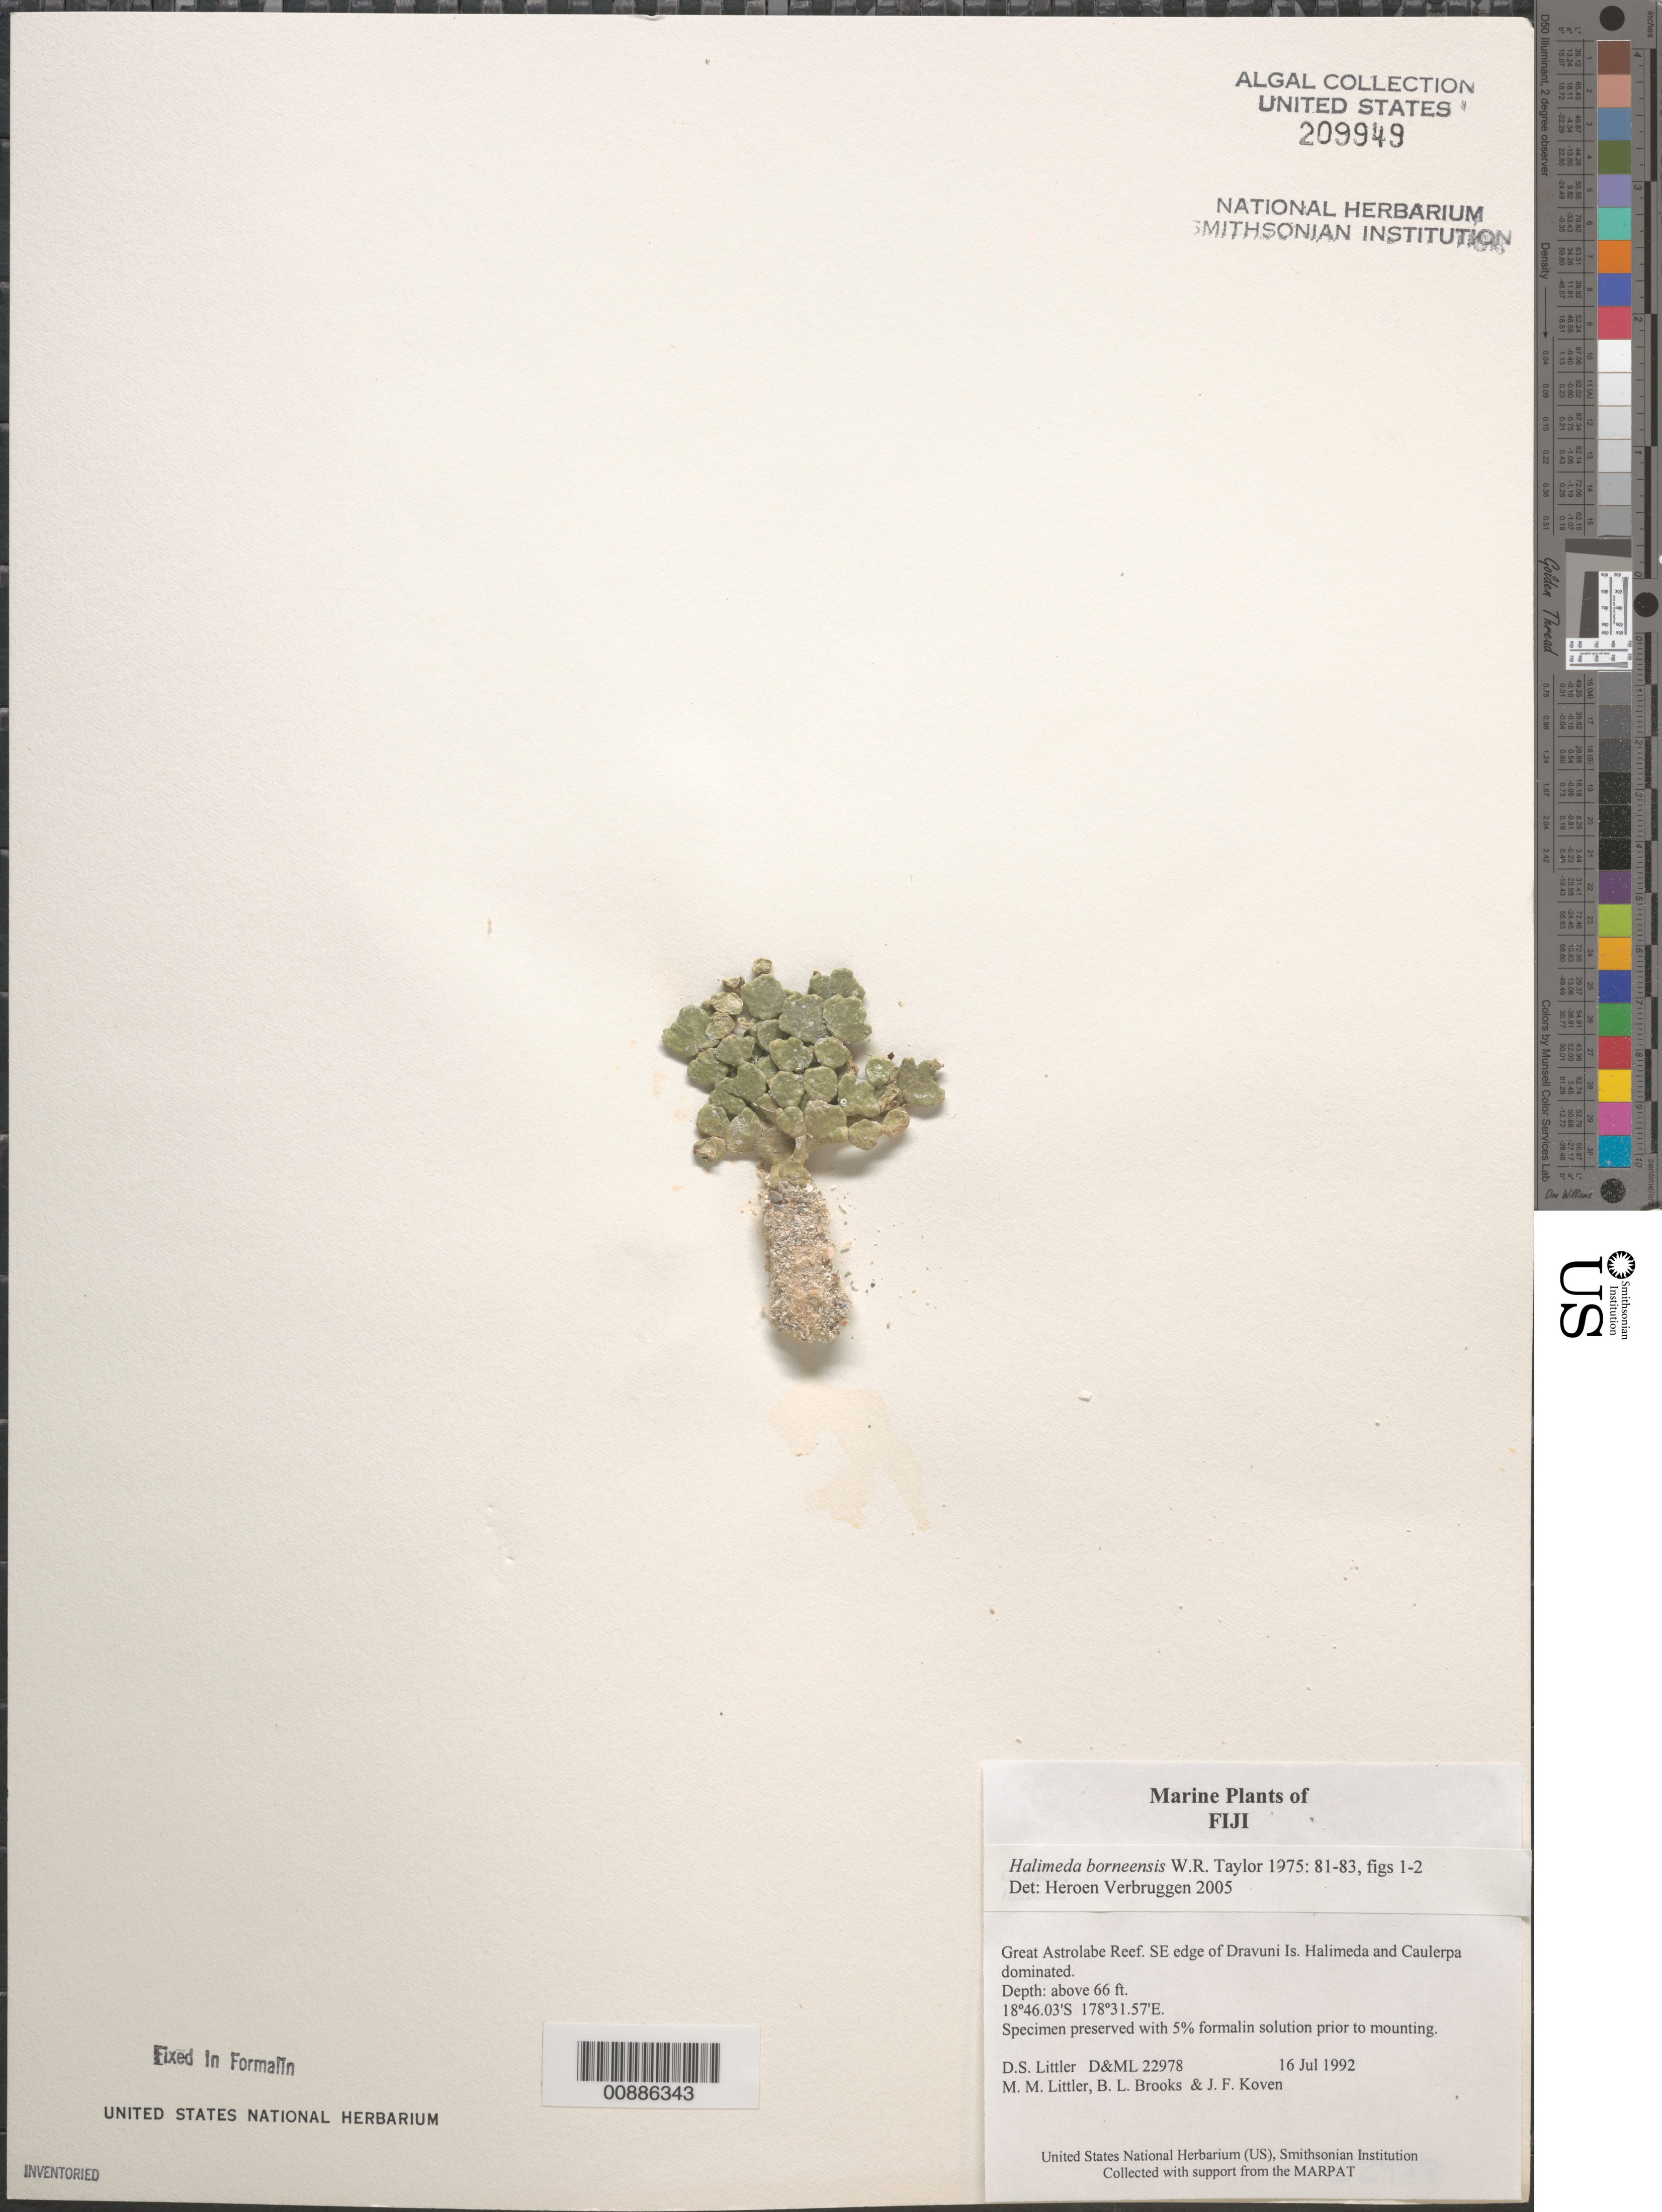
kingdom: Plantae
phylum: Chlorophyta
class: Ulvophyceae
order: Bryopsidales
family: Halimedaceae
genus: Halimeda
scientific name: Halimeda borneensis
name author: W.R. Taylor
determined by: Verbruggen, H.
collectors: D. S. Littler, M. M. Littler, B. Brooks & J. Koven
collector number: D&ML 22978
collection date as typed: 16 Jul 1992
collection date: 1992-07-16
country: Fiji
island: Dravuni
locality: Great Astrolabe Reef, southeast edge of island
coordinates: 18 46.03'S, 178 31.57'E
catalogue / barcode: US 209949